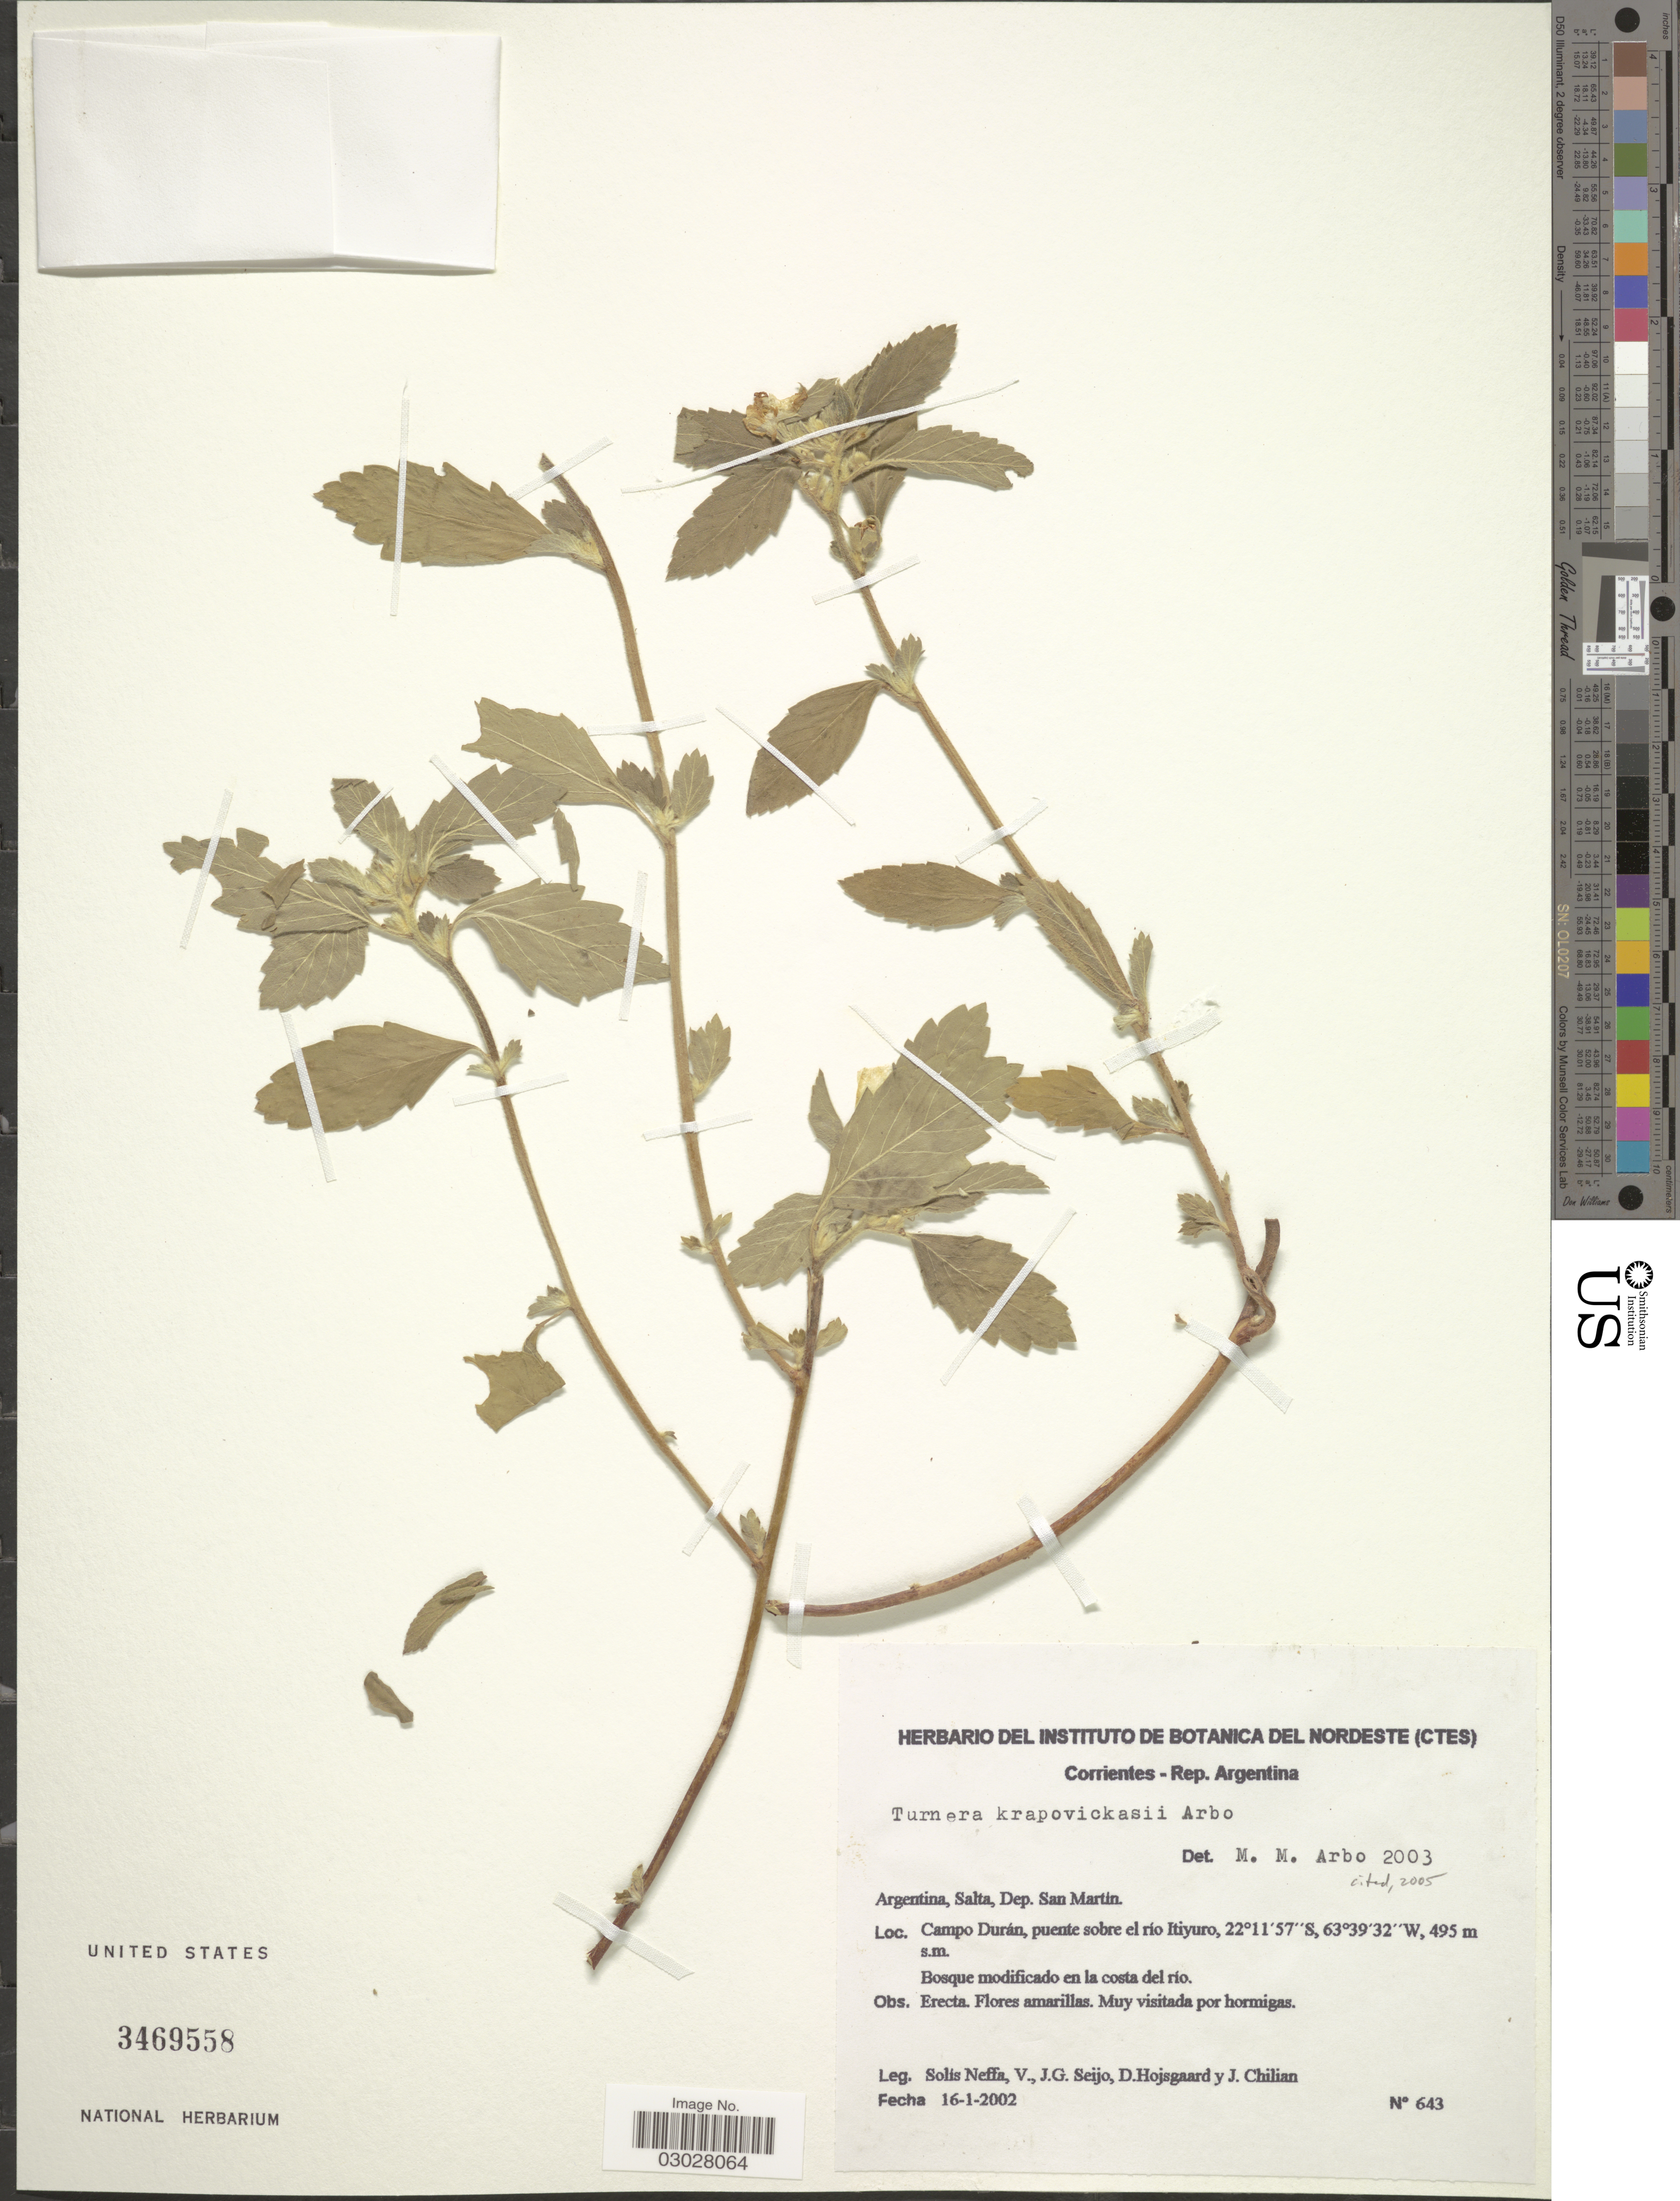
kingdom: Plantae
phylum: Tracheophyta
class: Magnoliopsida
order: Malpighiales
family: Turneraceae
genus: Turnera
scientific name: Turnera krapovickasii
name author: Arbo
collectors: V. Solis Neffa, J. Seijo, D. Hojsgaard & J. Chilian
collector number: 643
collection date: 2002-01-16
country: Argentina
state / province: Salta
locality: Salta, Dep. San Martin. Campo Durán, puente sobre el río Itiyuro.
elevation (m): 495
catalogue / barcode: US 3469558